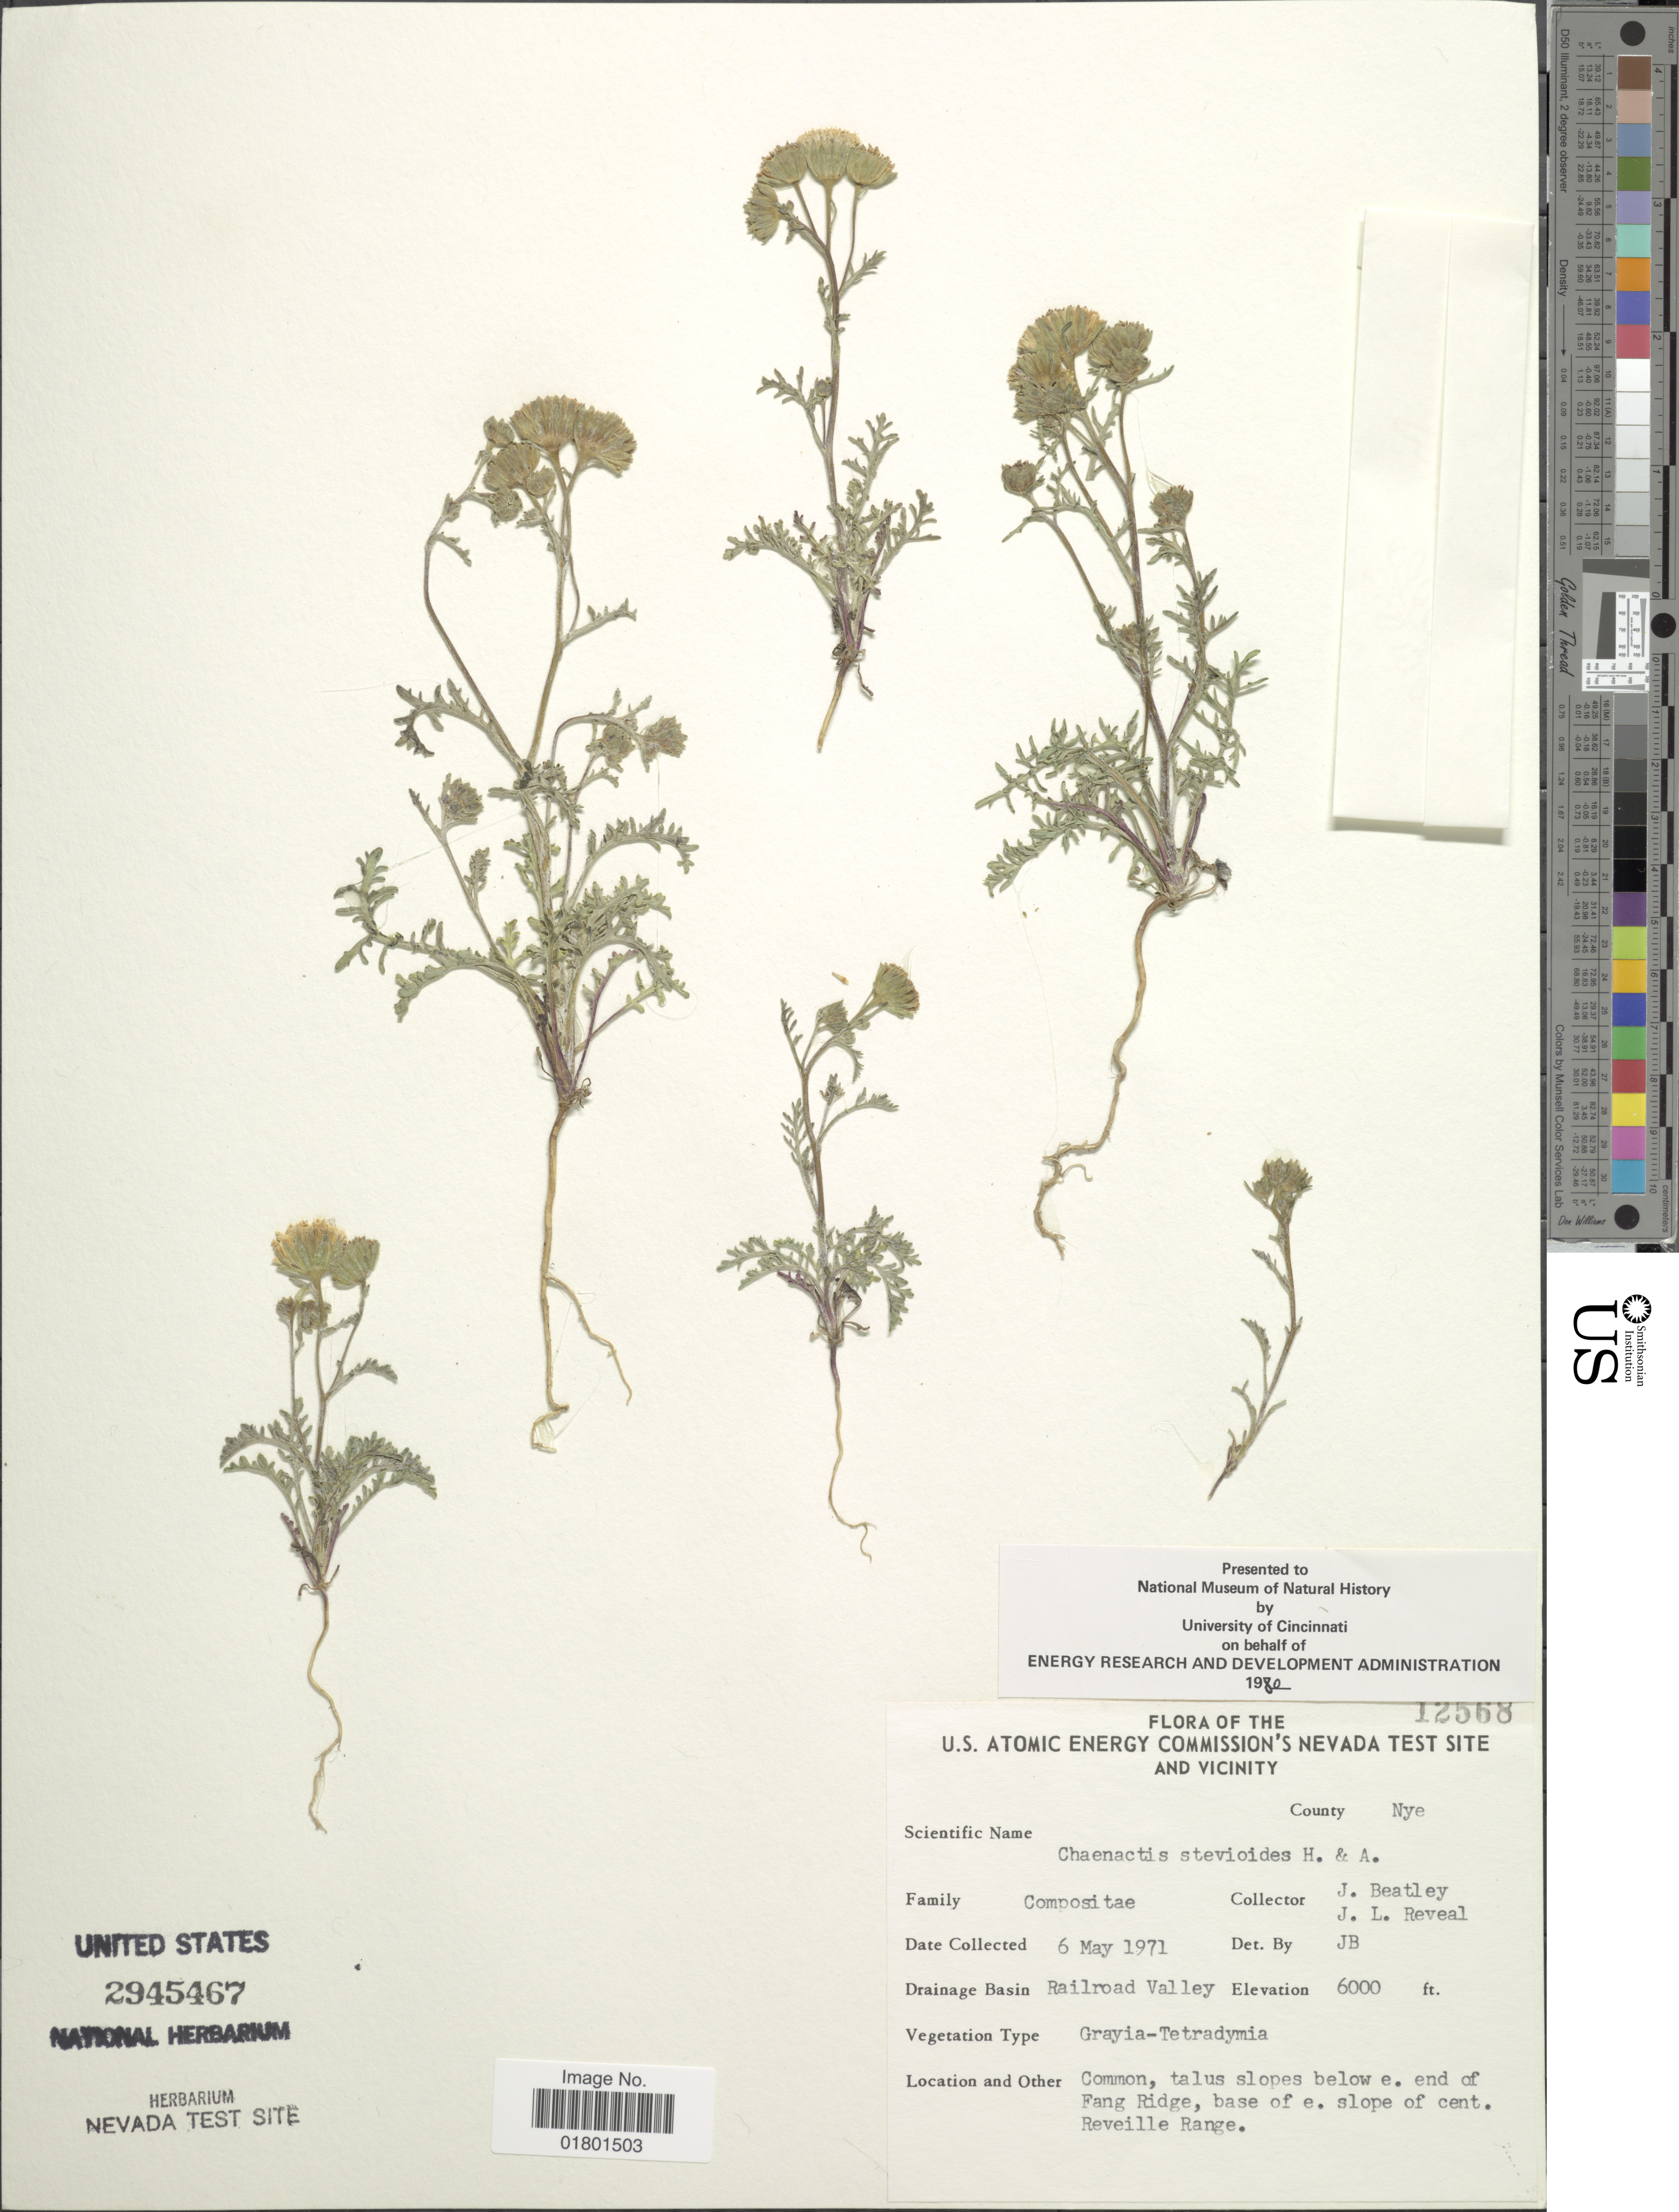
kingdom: Plantae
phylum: Tracheophyta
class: Magnoliopsida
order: Asterales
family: Asteraceae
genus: Chaenactis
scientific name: Chaenactis stevioides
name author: Hook. & Arn.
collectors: J. C. Beatley & J. L. Reveal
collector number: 12568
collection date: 1971-05-06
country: United States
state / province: Nevada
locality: U. S. Atomic Energy Commission's Nevada Test Site and vicinity, County Nye, Railroad Valley, talus slopes e. emd of Fang Ridge, base of e. slope of cent, Reveille Range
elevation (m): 1829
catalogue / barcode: US 2945467